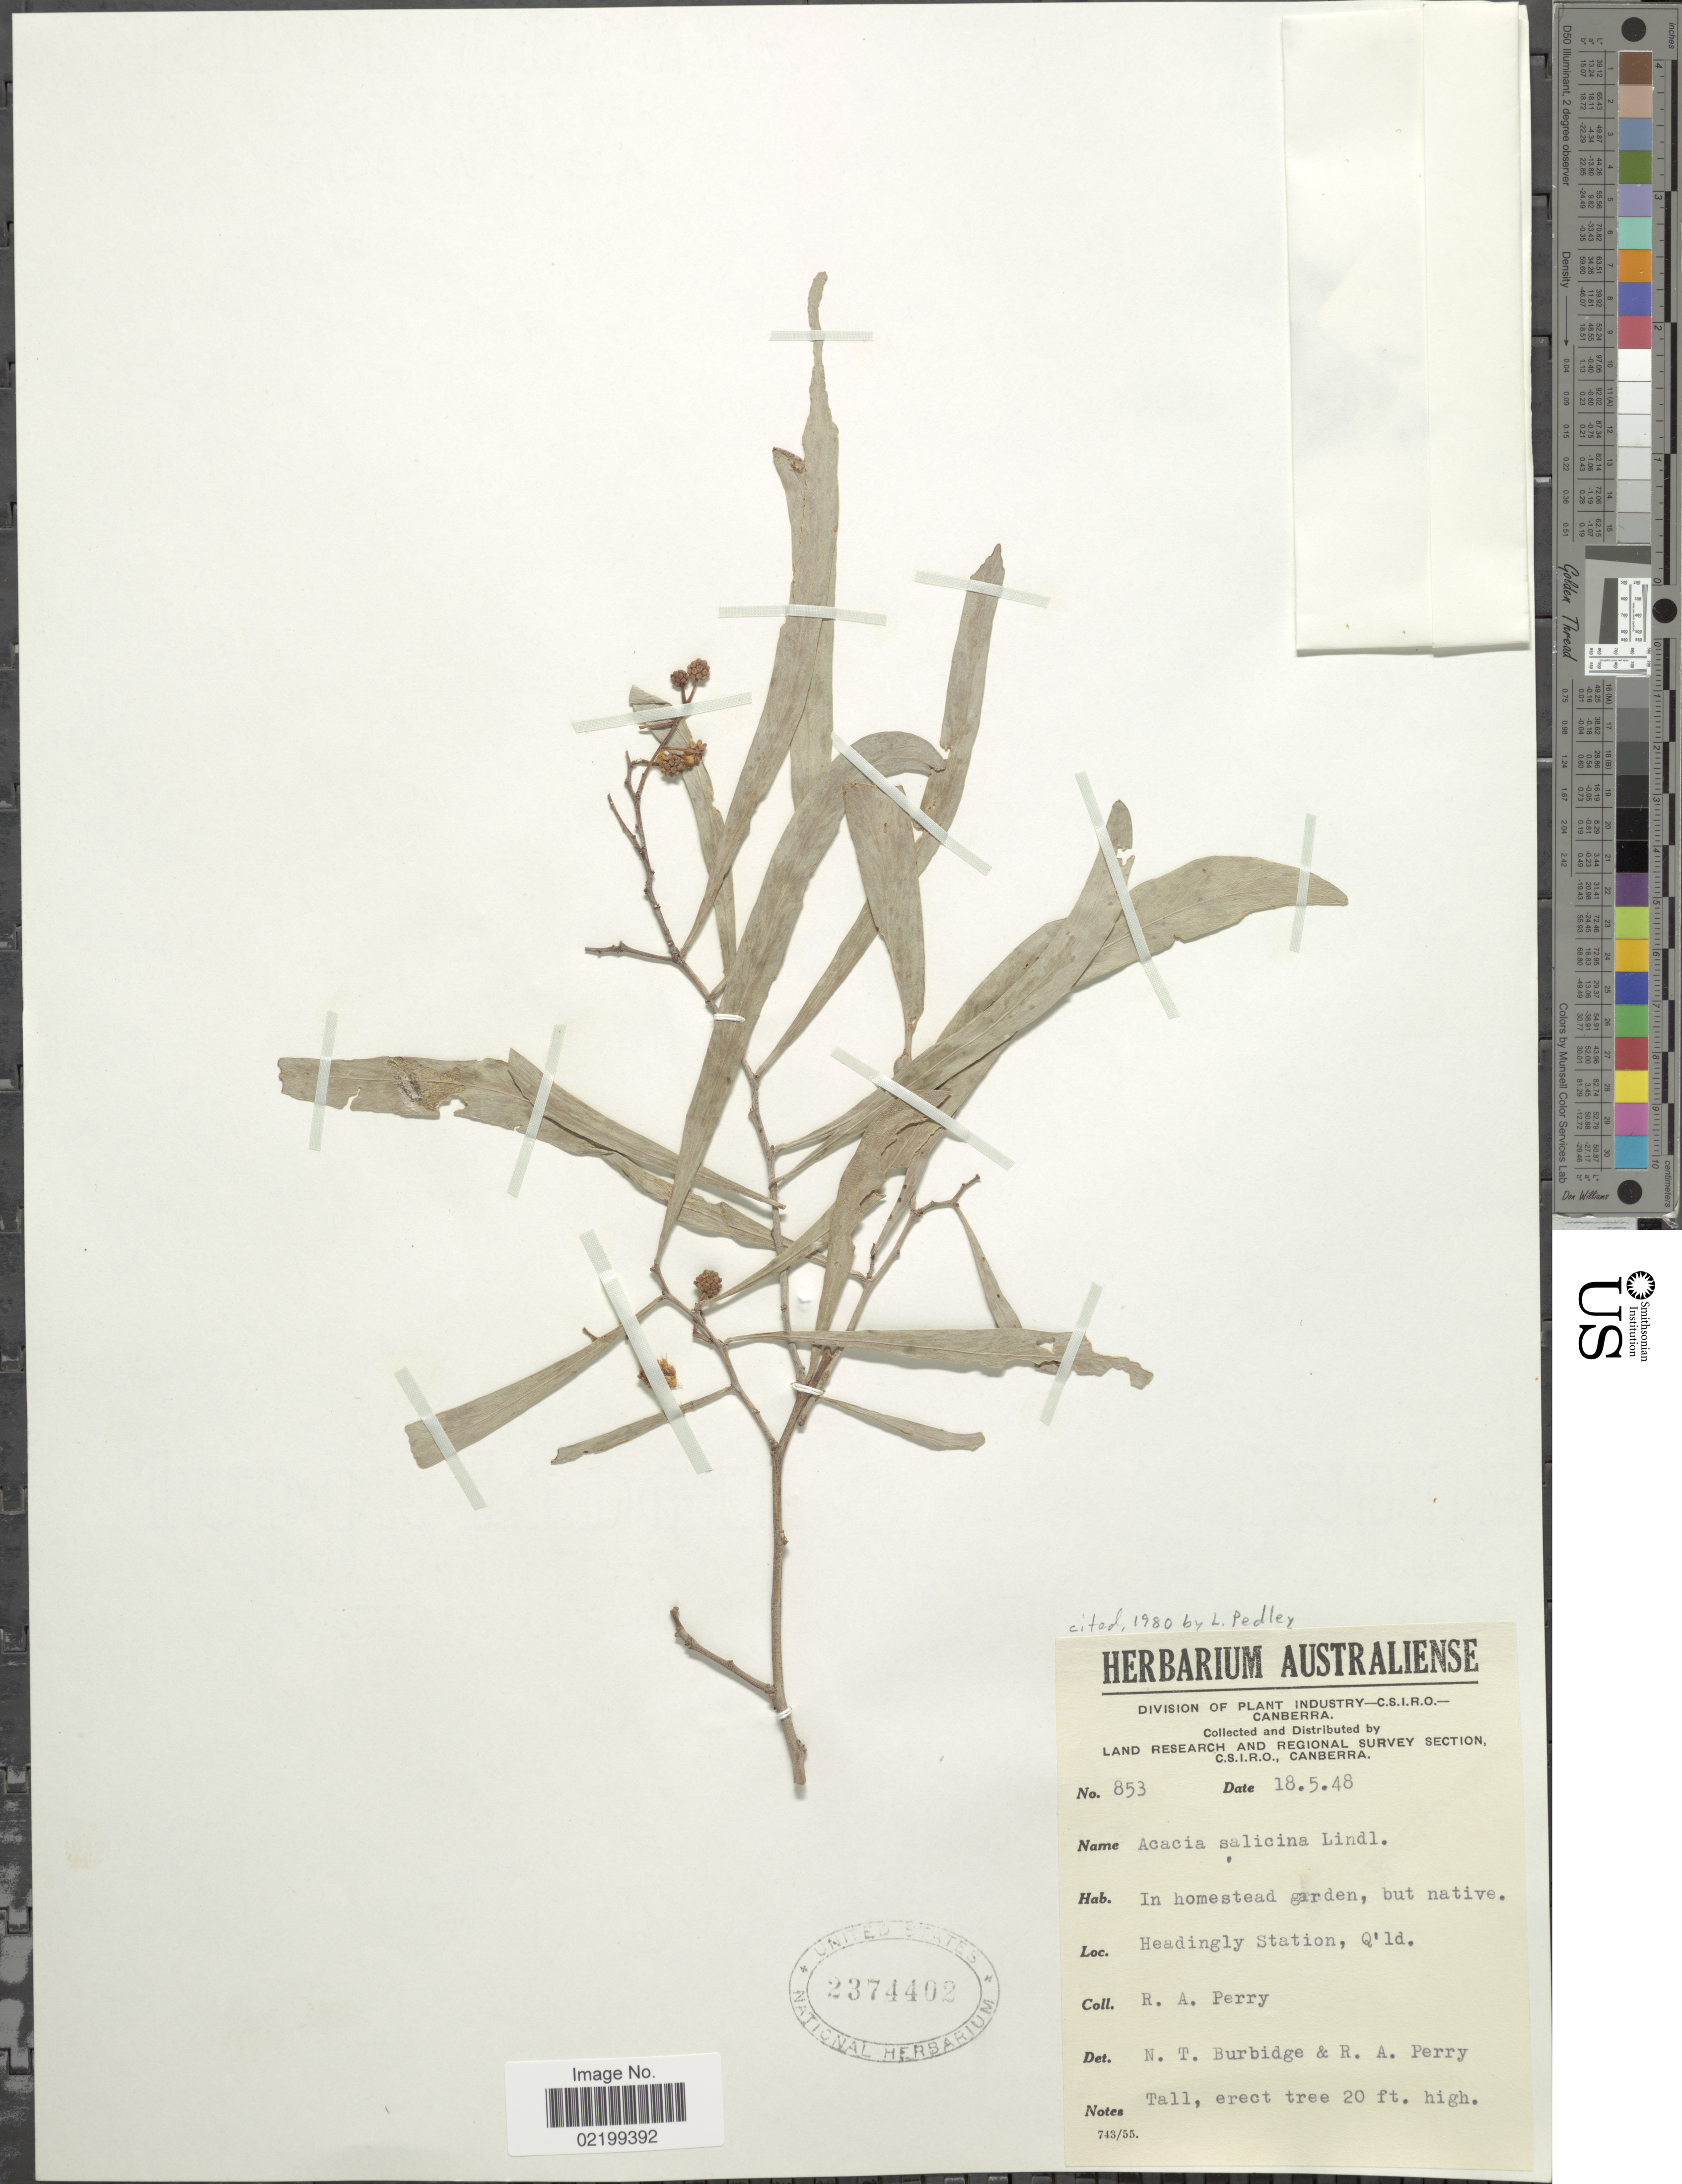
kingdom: Plantae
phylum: Tracheophyta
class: Magnoliopsida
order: Fabales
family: Fabaceae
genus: Acacia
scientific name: Acacia salicina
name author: Lindl.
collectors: Perry, R. A.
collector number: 853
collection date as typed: Transcribed d/m/y: 18/5/48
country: Australia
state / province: Queensland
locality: In homestead garden, but native, Headingly Station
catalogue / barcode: US 2374402